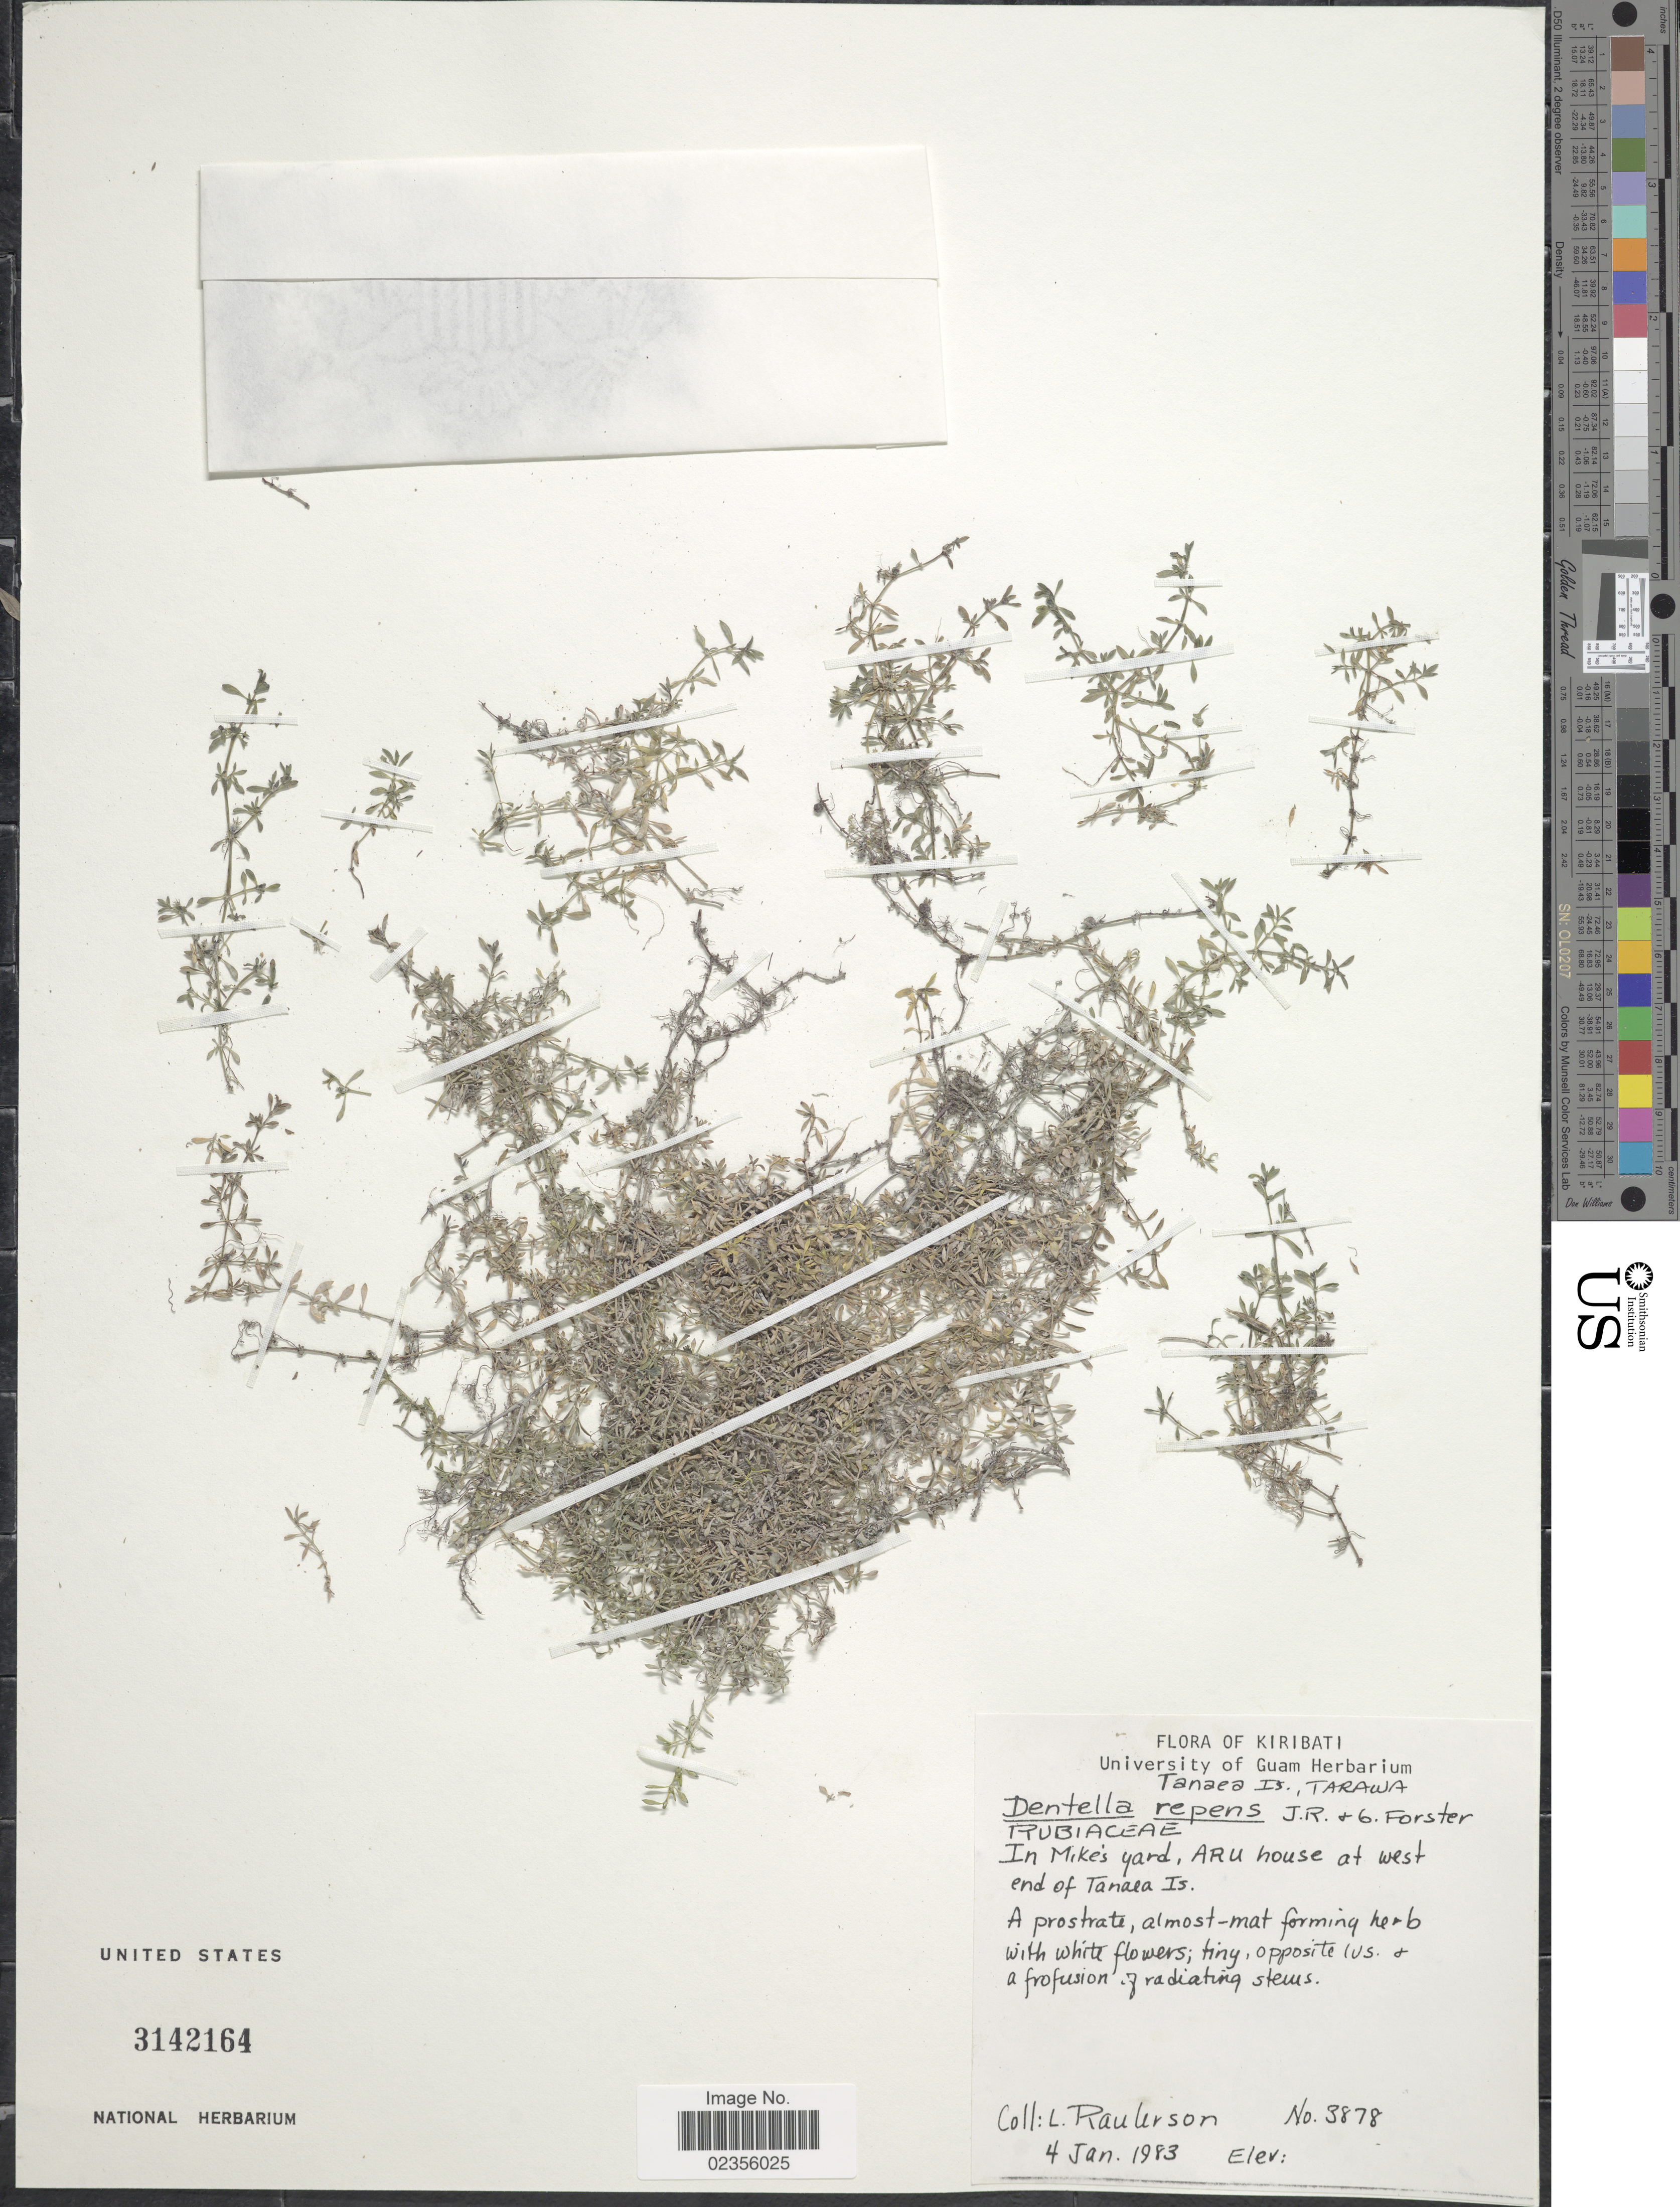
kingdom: Plantae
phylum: Tracheophyta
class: Magnoliopsida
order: Gentianales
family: Rubiaceae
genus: Dentella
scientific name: Dentella repens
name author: J.R. Forst. & G. Forst.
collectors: L. Raulerson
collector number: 3878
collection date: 1983-01-04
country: Kiribati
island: Tarawa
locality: Tanaea Is., Tarawa. In Mike's yard, Aru house at west end of Tanaea Is.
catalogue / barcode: US 3142164